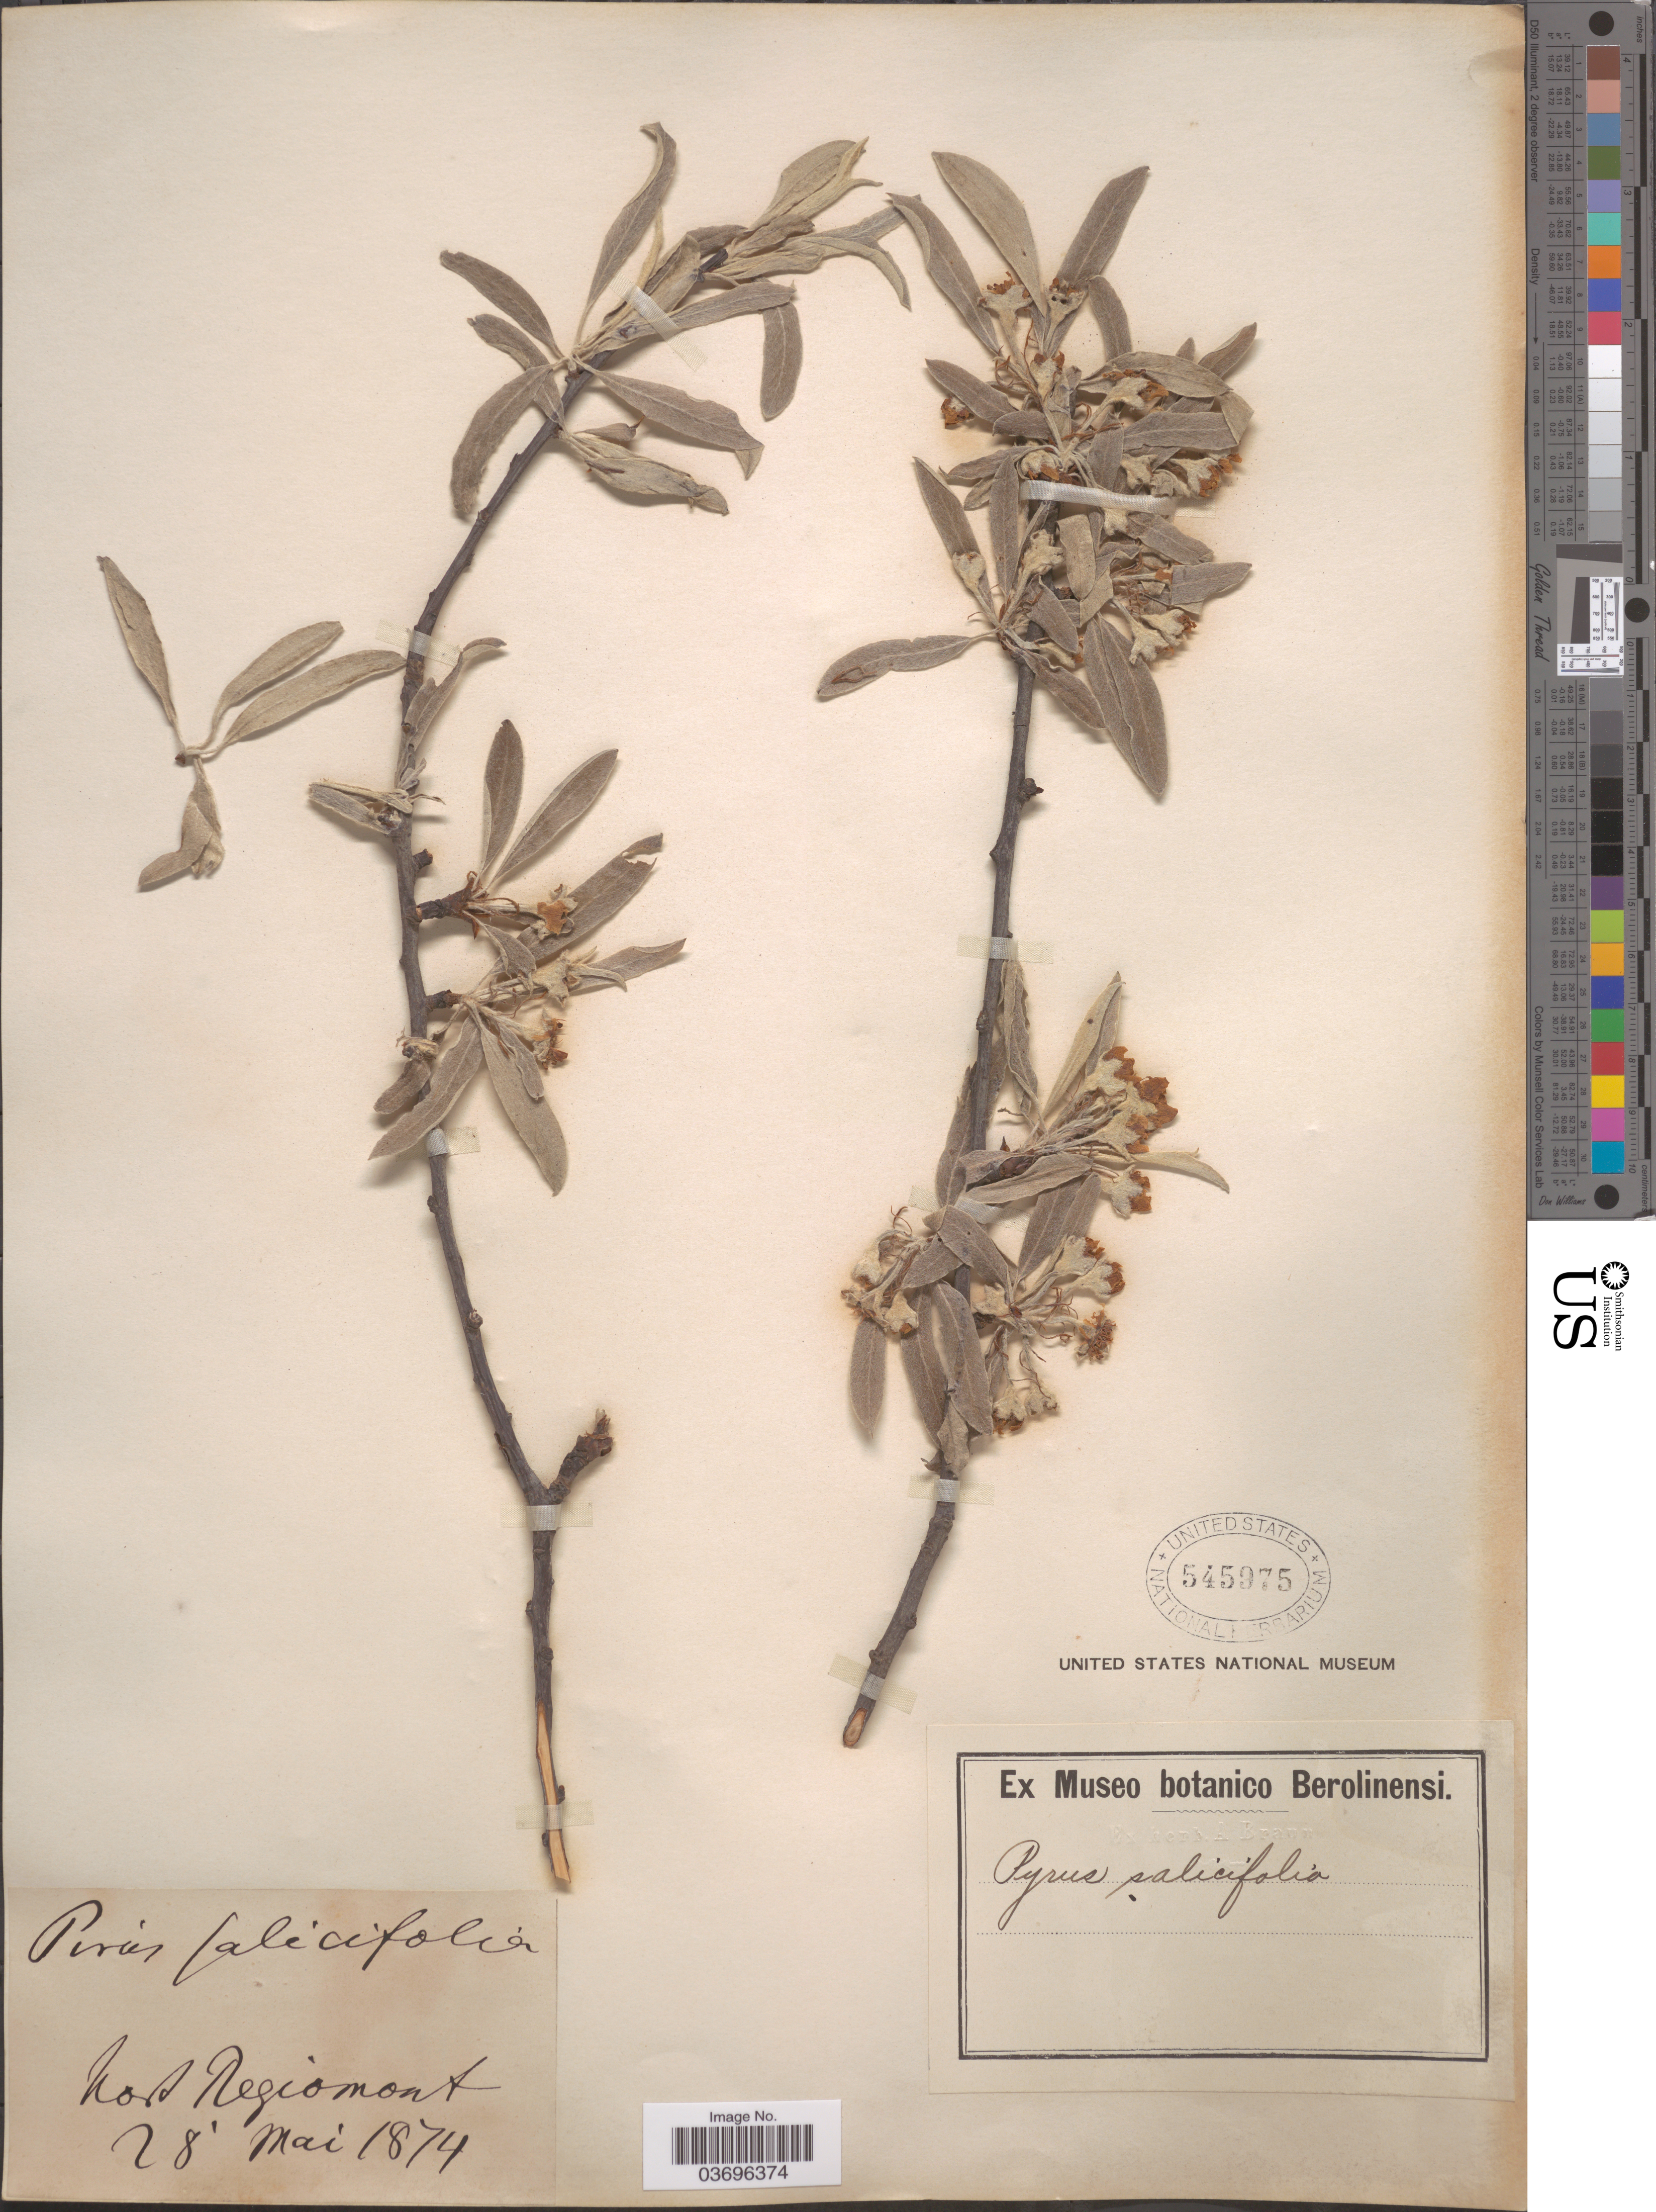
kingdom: Plantae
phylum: Tracheophyta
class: Magnoliopsida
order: Rosales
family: Rosaceae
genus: Pyrus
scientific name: Pyrus salicifolia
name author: Pall.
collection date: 1874-05-28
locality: Nord Regio mont.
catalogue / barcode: US 545975